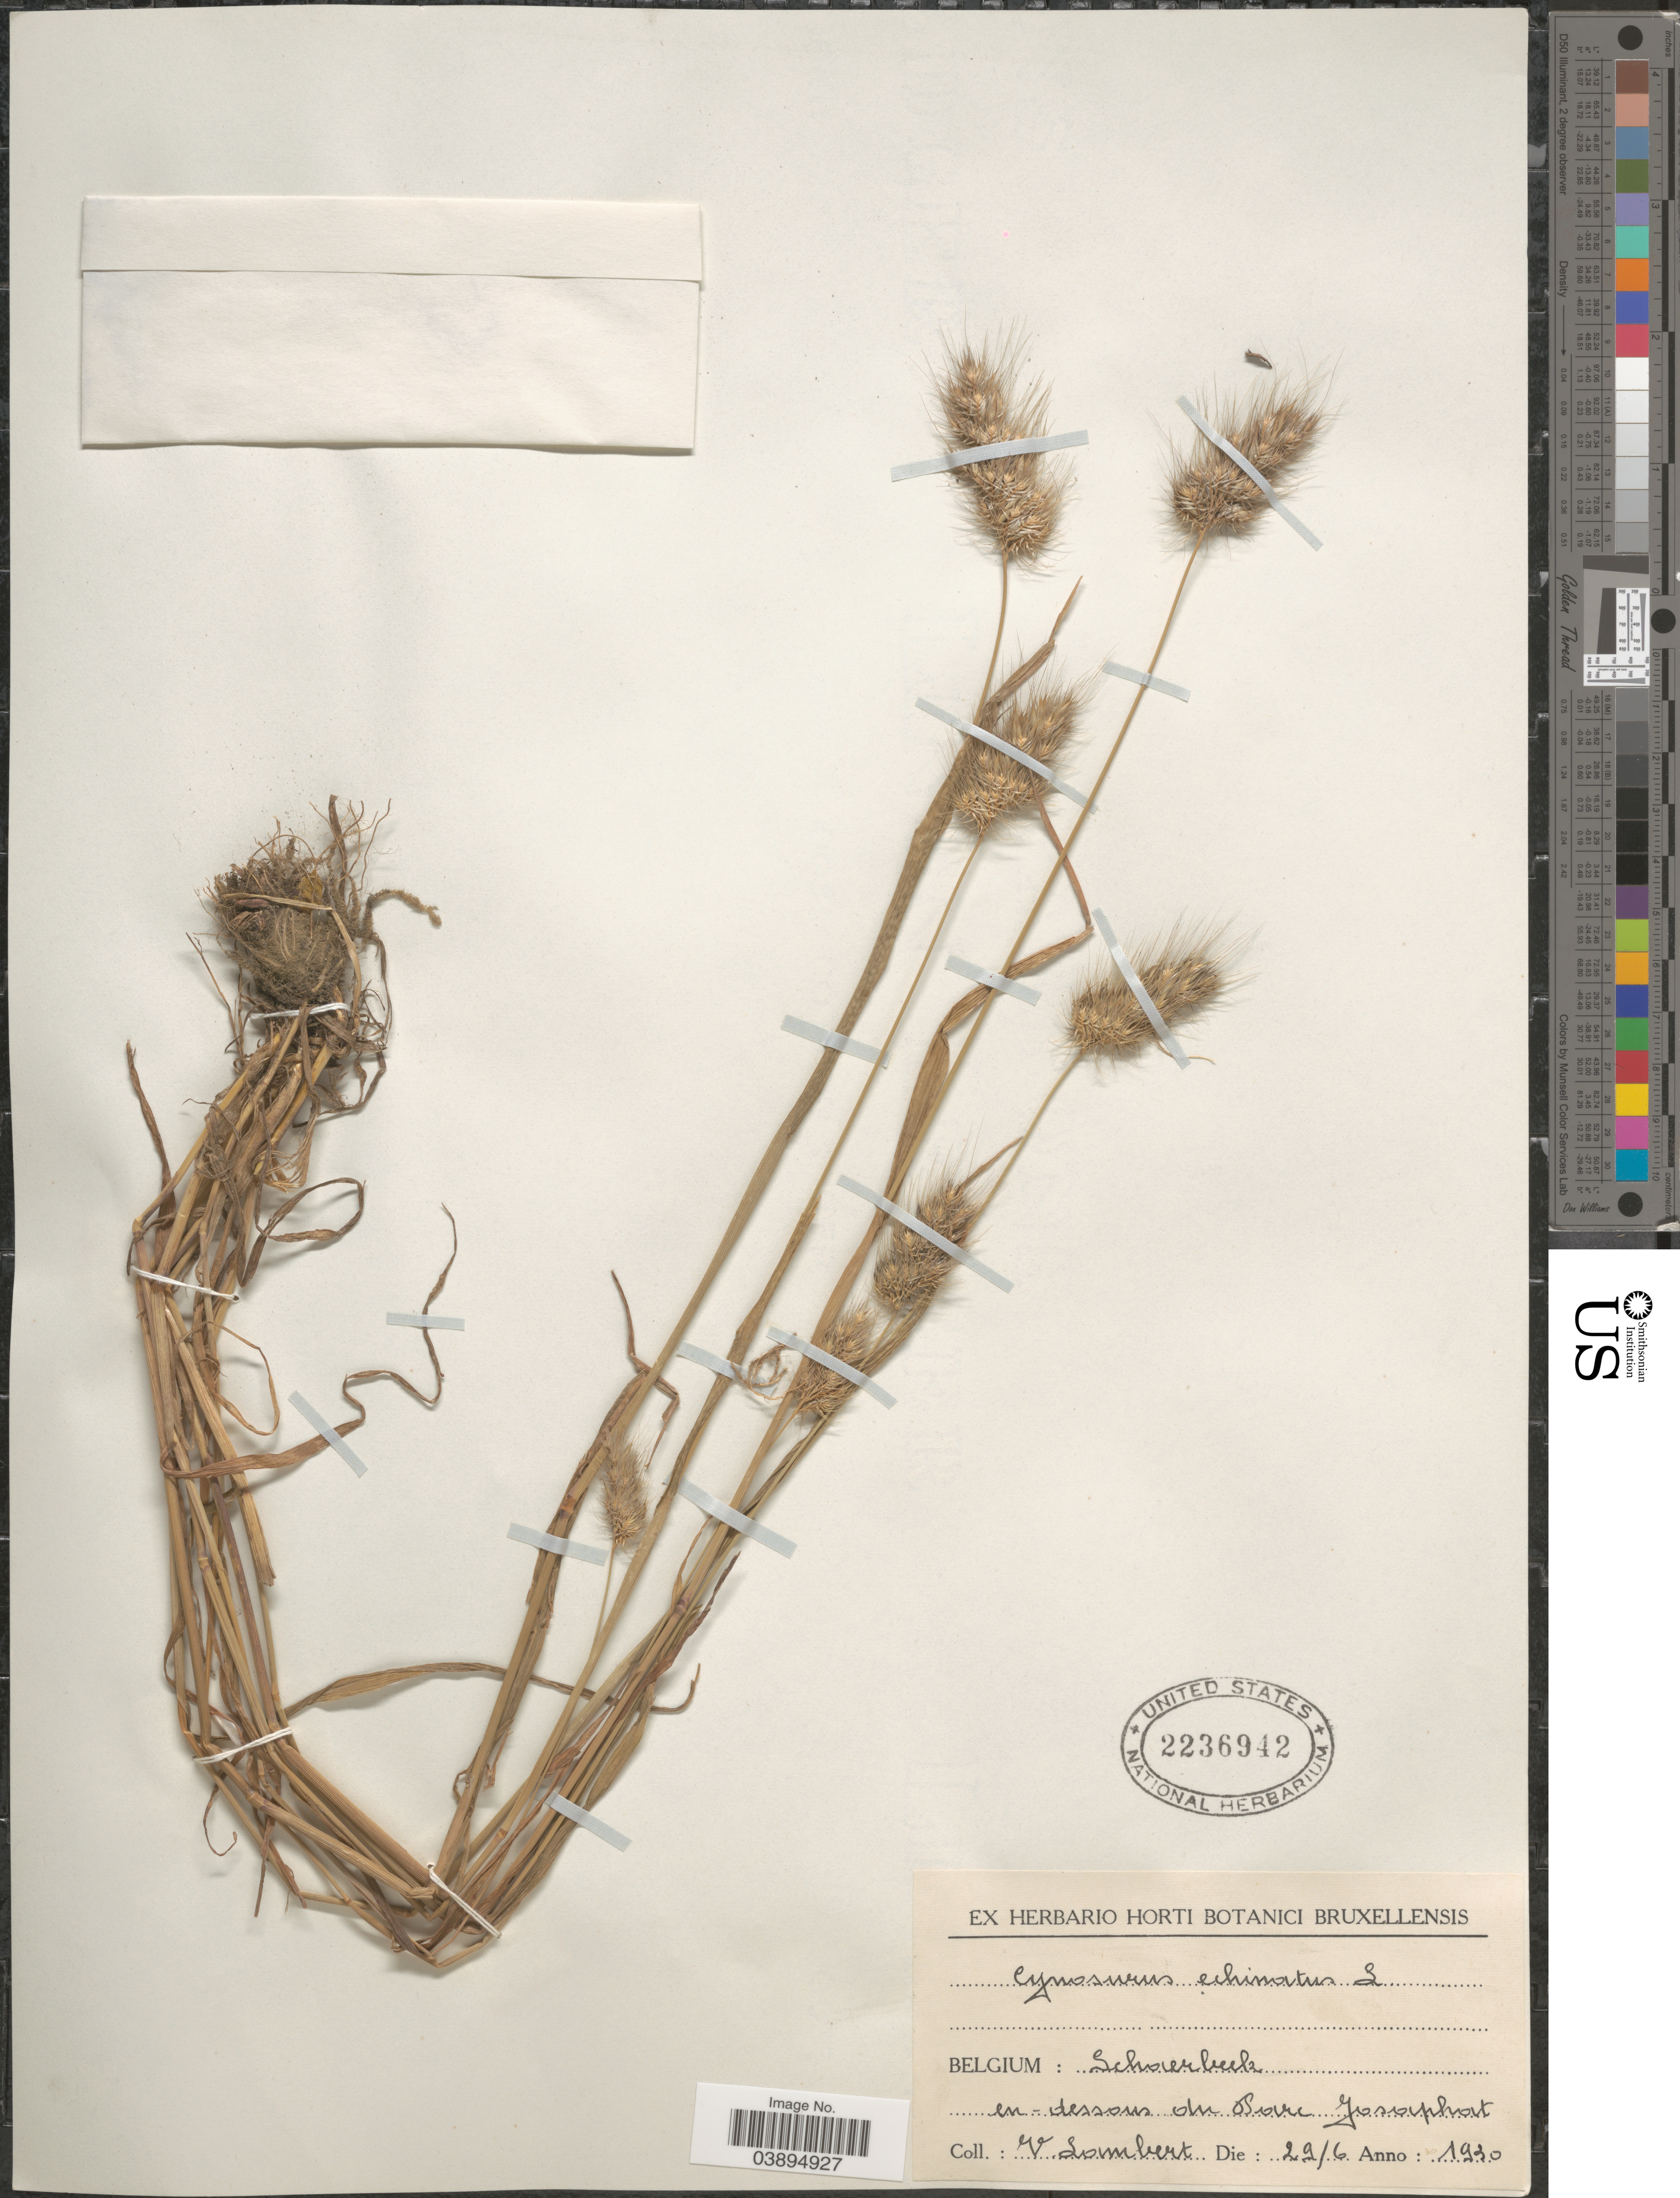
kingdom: Plantae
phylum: Tracheophyta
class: Liliopsida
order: Poales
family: Poaceae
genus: Cynosurus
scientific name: Cynosurus echinatus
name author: L.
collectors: V. Lombert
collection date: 1930-06-29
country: Belgium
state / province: Brussels, Capital District of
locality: Schaerbeek en- dessous du Parc Josapht .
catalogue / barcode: US 2236942